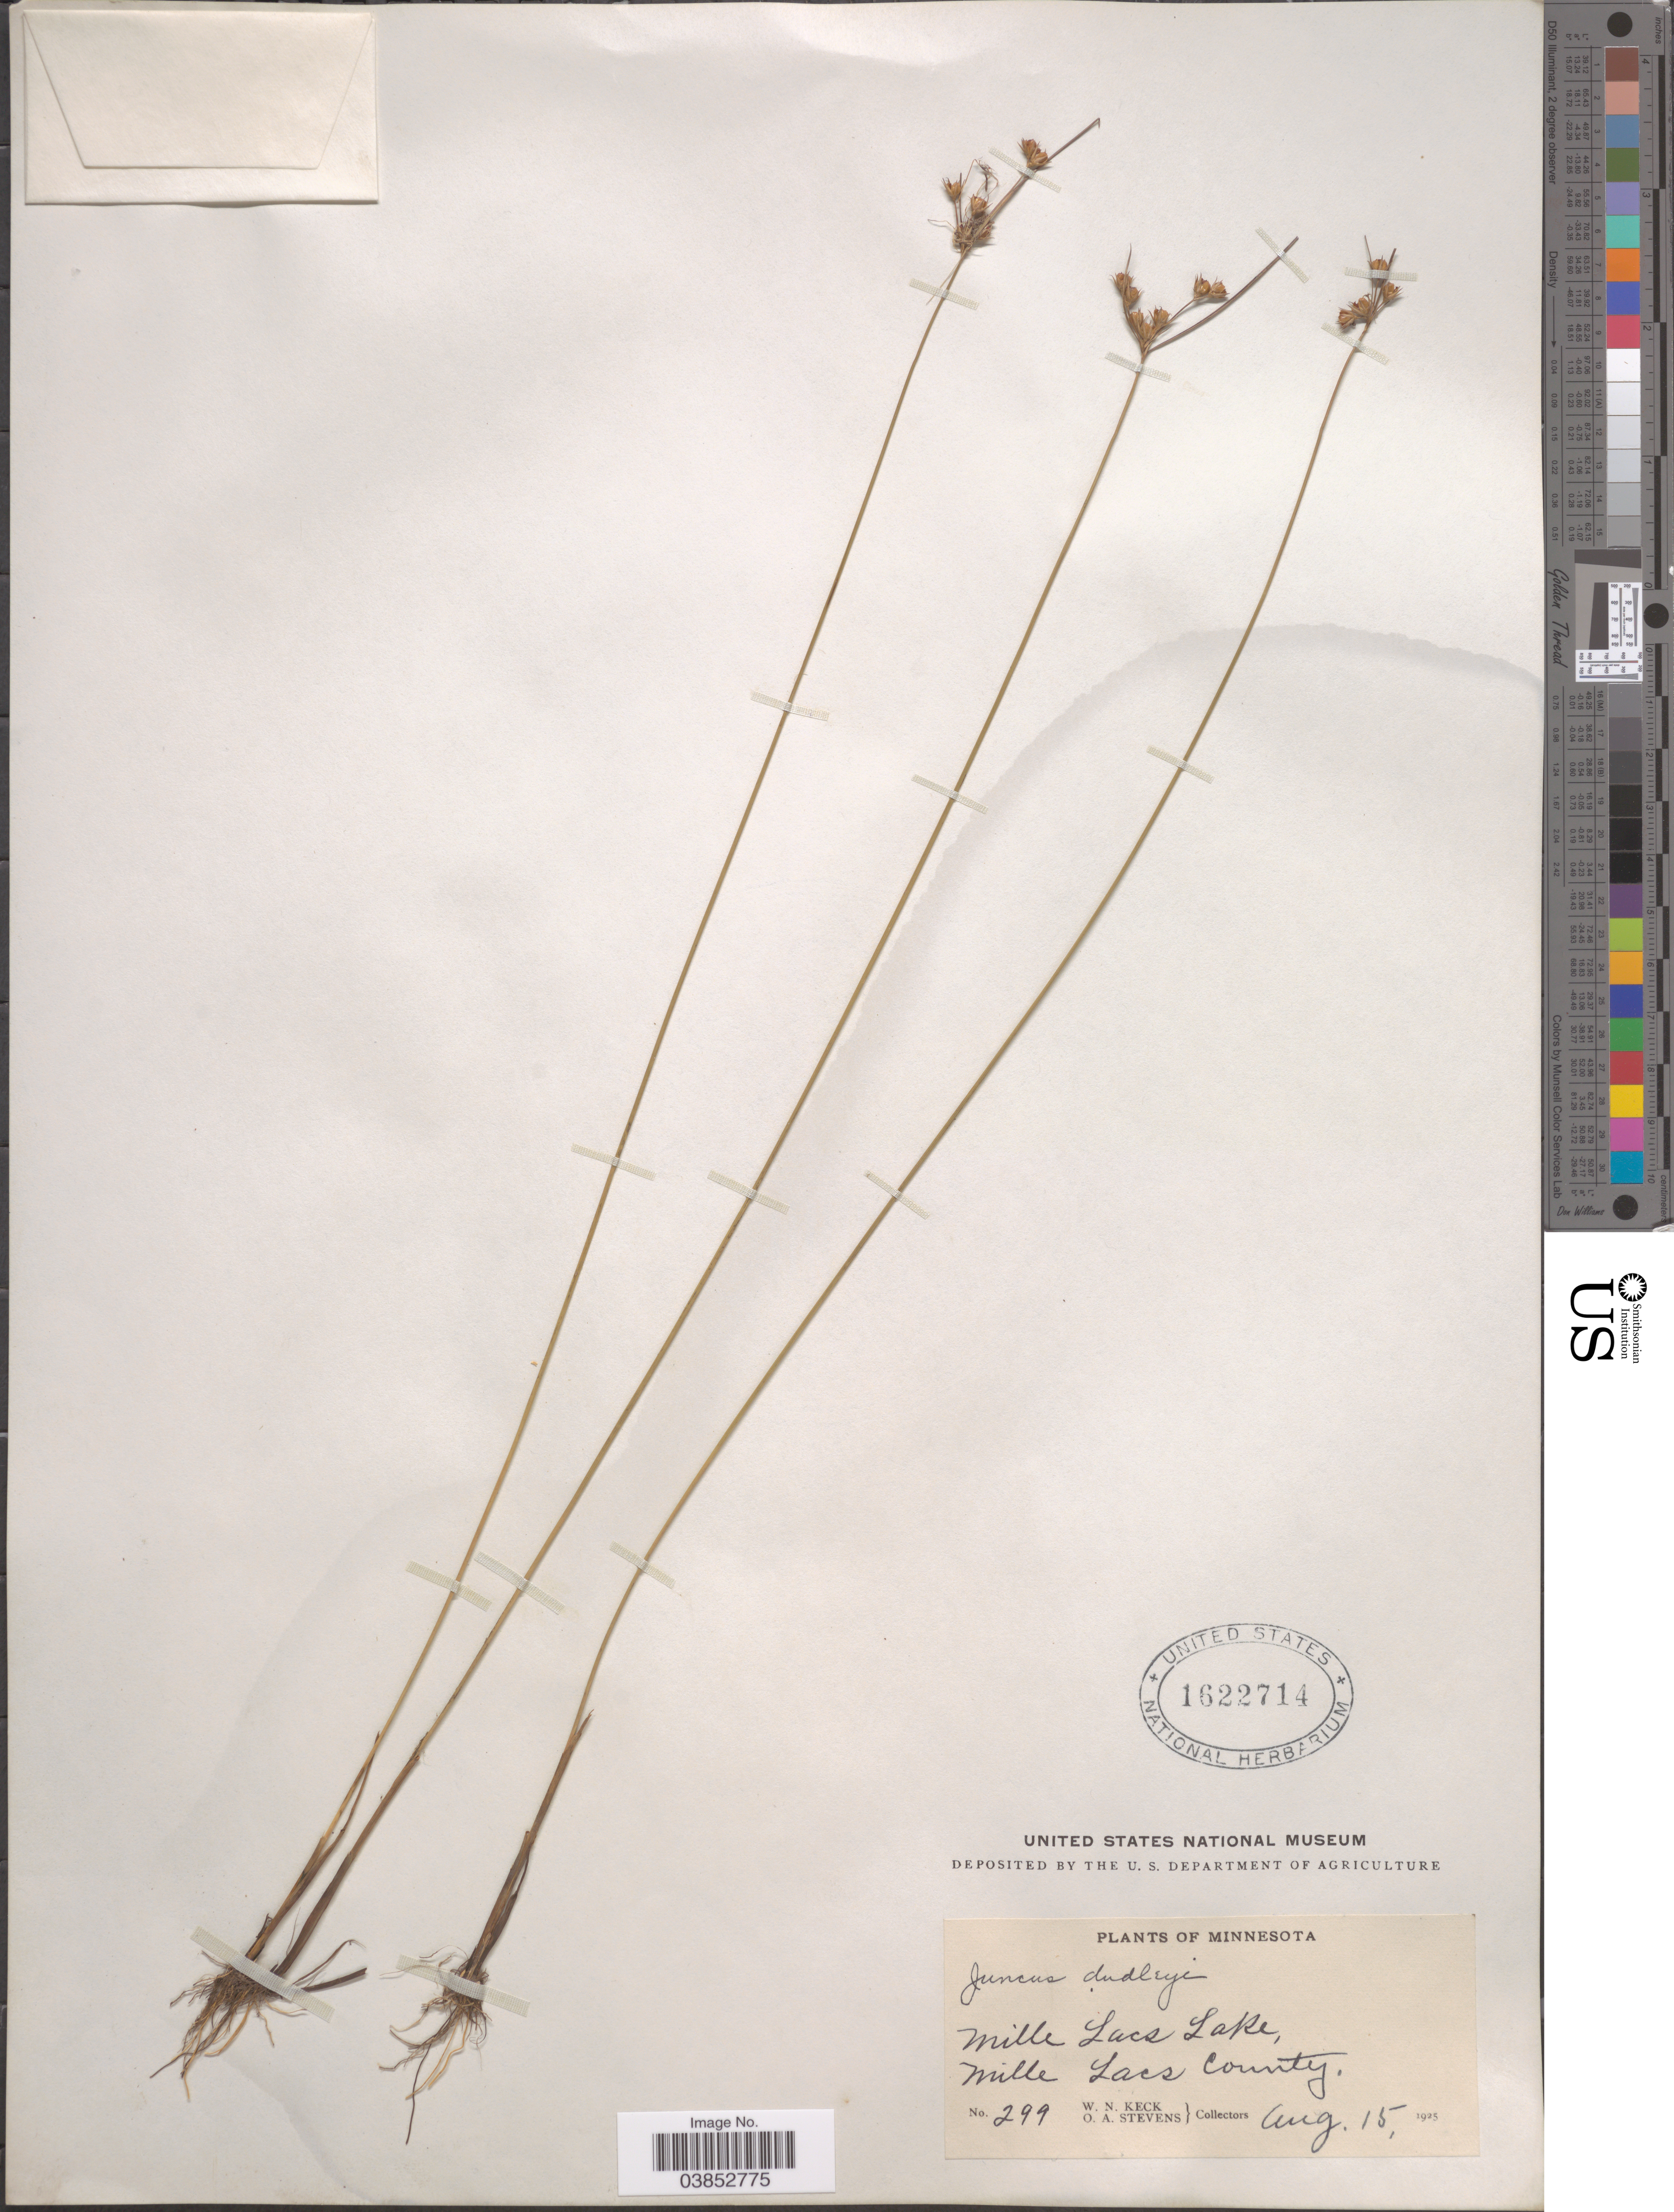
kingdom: Plantae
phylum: Tracheophyta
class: Liliopsida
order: Poales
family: Juncaceae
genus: Juncus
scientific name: Juncus dudleyi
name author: Wiegand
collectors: W. Keck & O. A. Stevens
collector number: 299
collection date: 1925-08-15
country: United States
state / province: Minnesota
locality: Mille Lacs Lake, Mille Lacs County.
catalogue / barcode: US 1622714